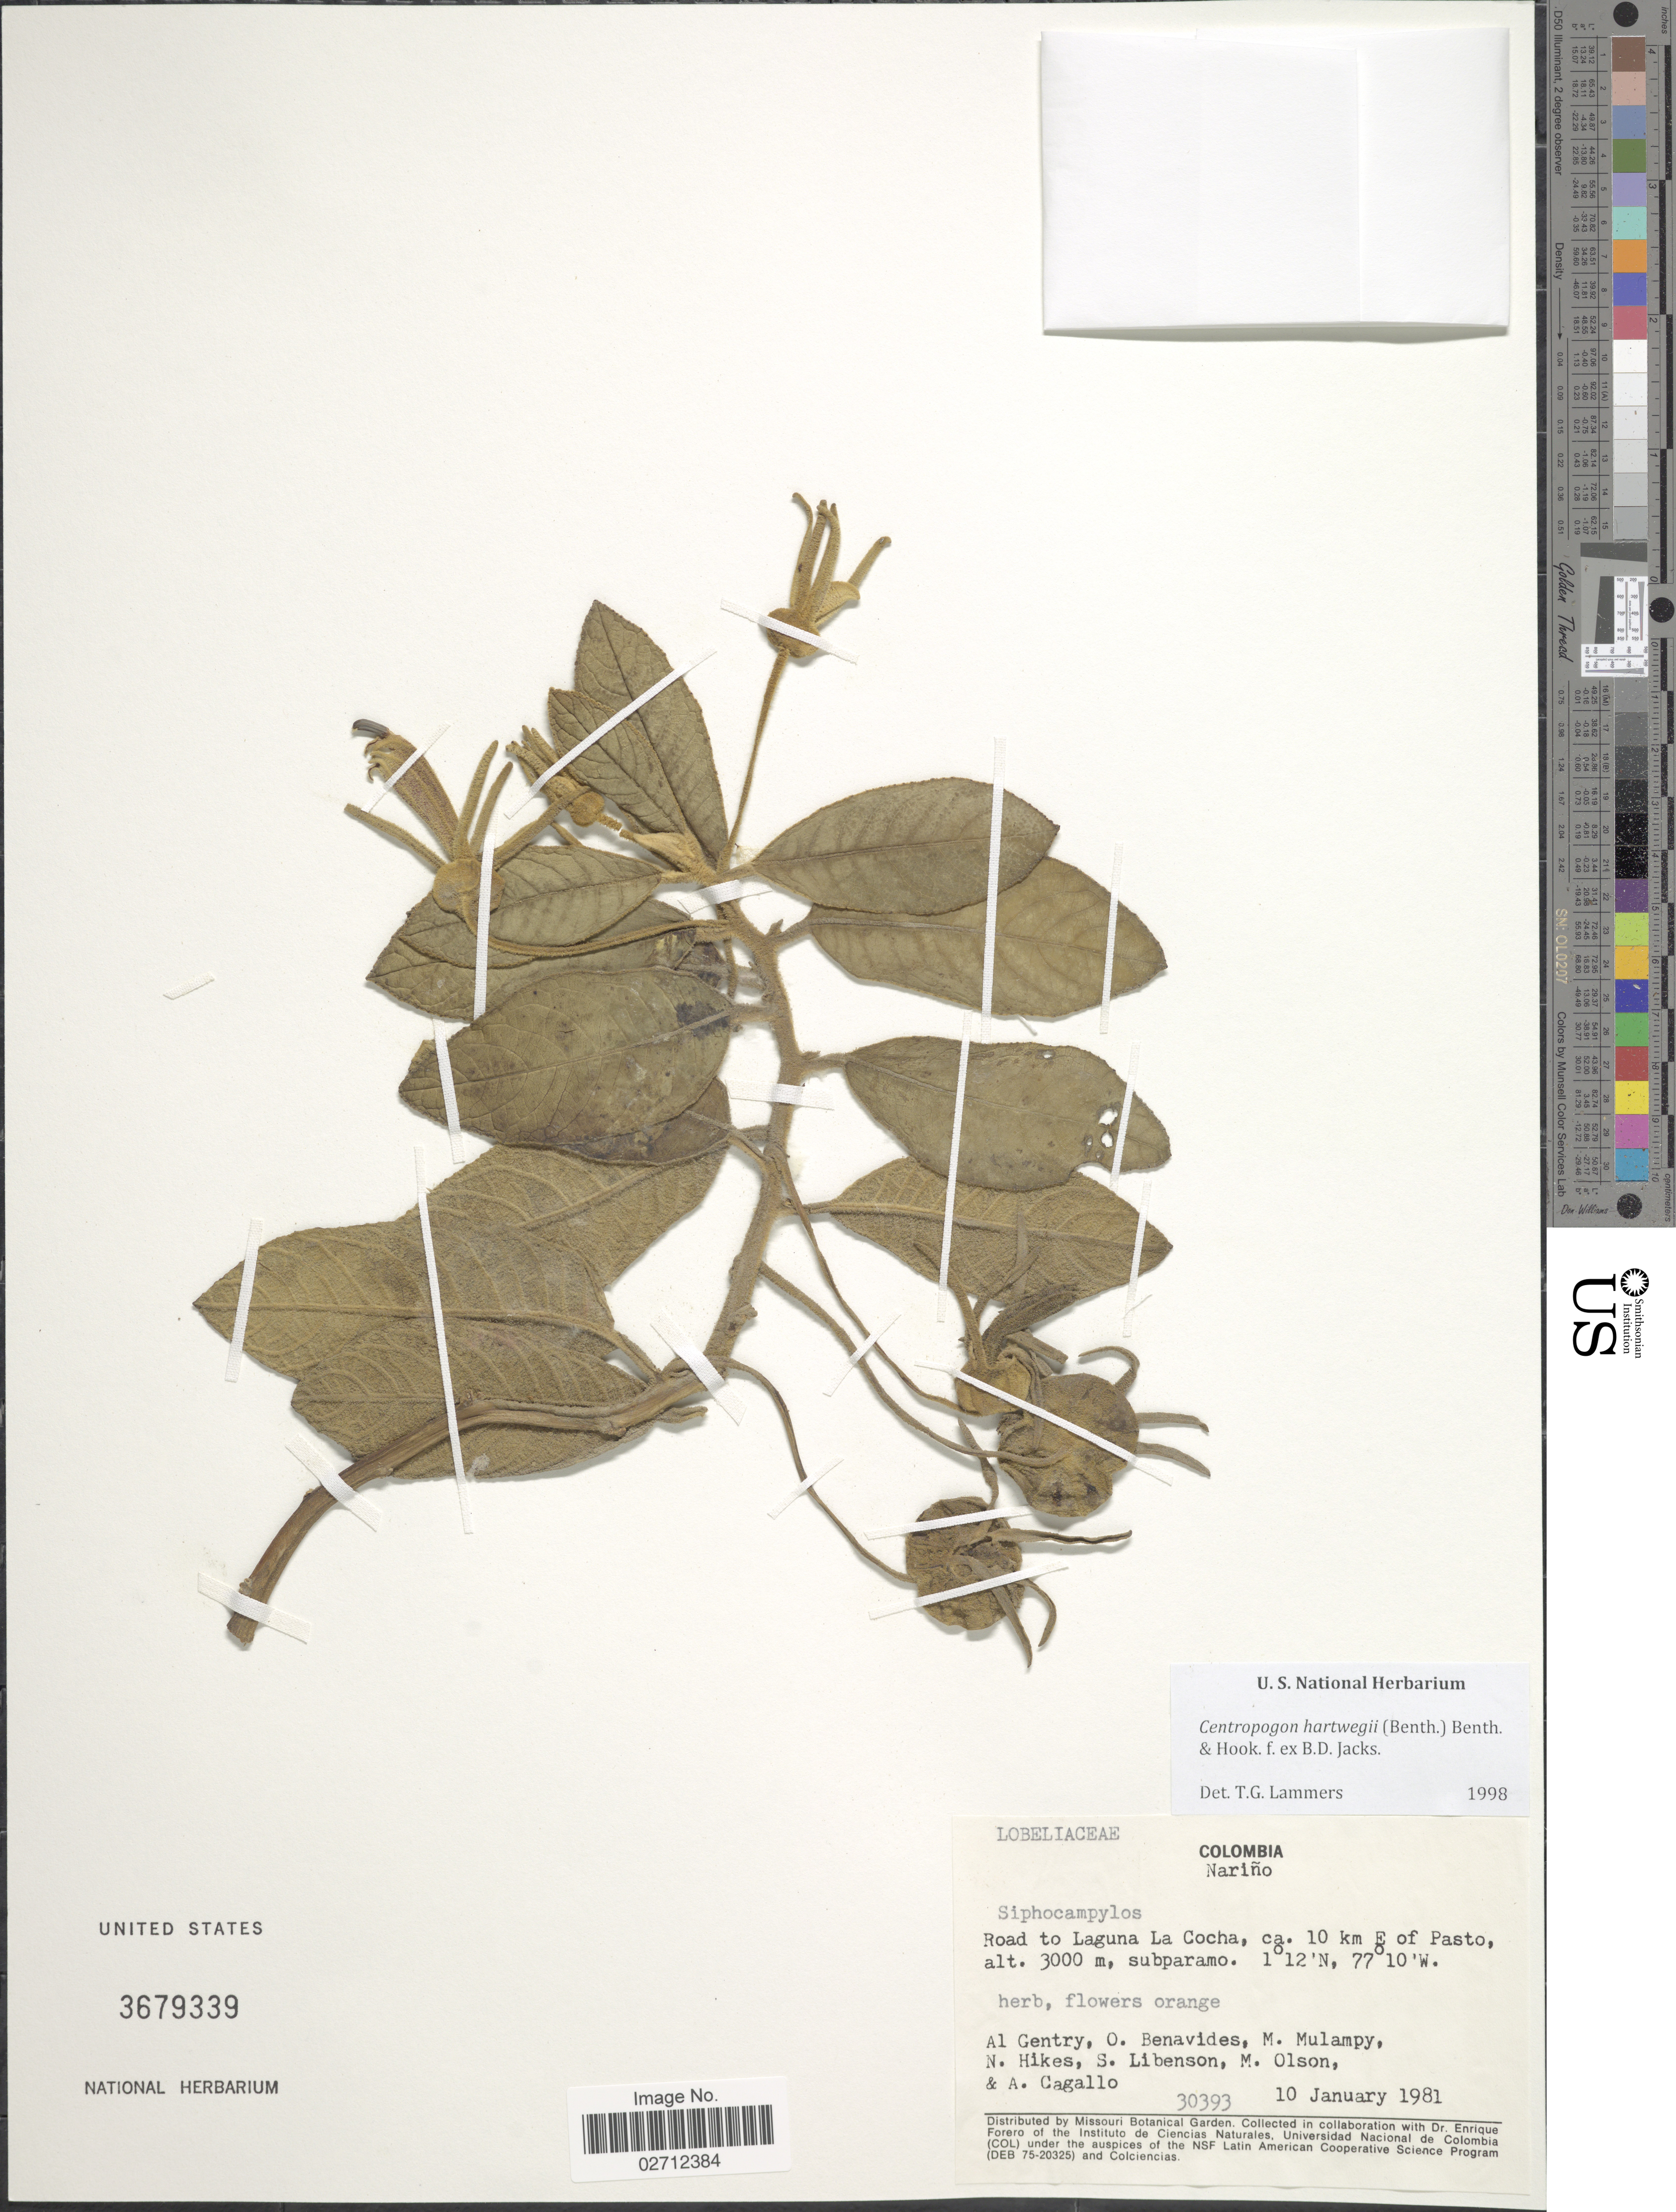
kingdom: Plantae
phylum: Tracheophyta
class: Magnoliopsida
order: Asterales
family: Campanulaceae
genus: Centropogon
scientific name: Centropogon hartwegii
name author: (Benth.) Benth. & Hook. f. ex B.D. Jacks.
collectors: A. H. Gentry, Olga S. de Benavides, M. Mulampy, N. Hikes & et al.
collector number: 30393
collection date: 1981-01-10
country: Colombia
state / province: Nariño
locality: Road to Laguna La Cocha, ca 10 km E of Pasto, subparamo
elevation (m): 3000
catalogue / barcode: US 3679339